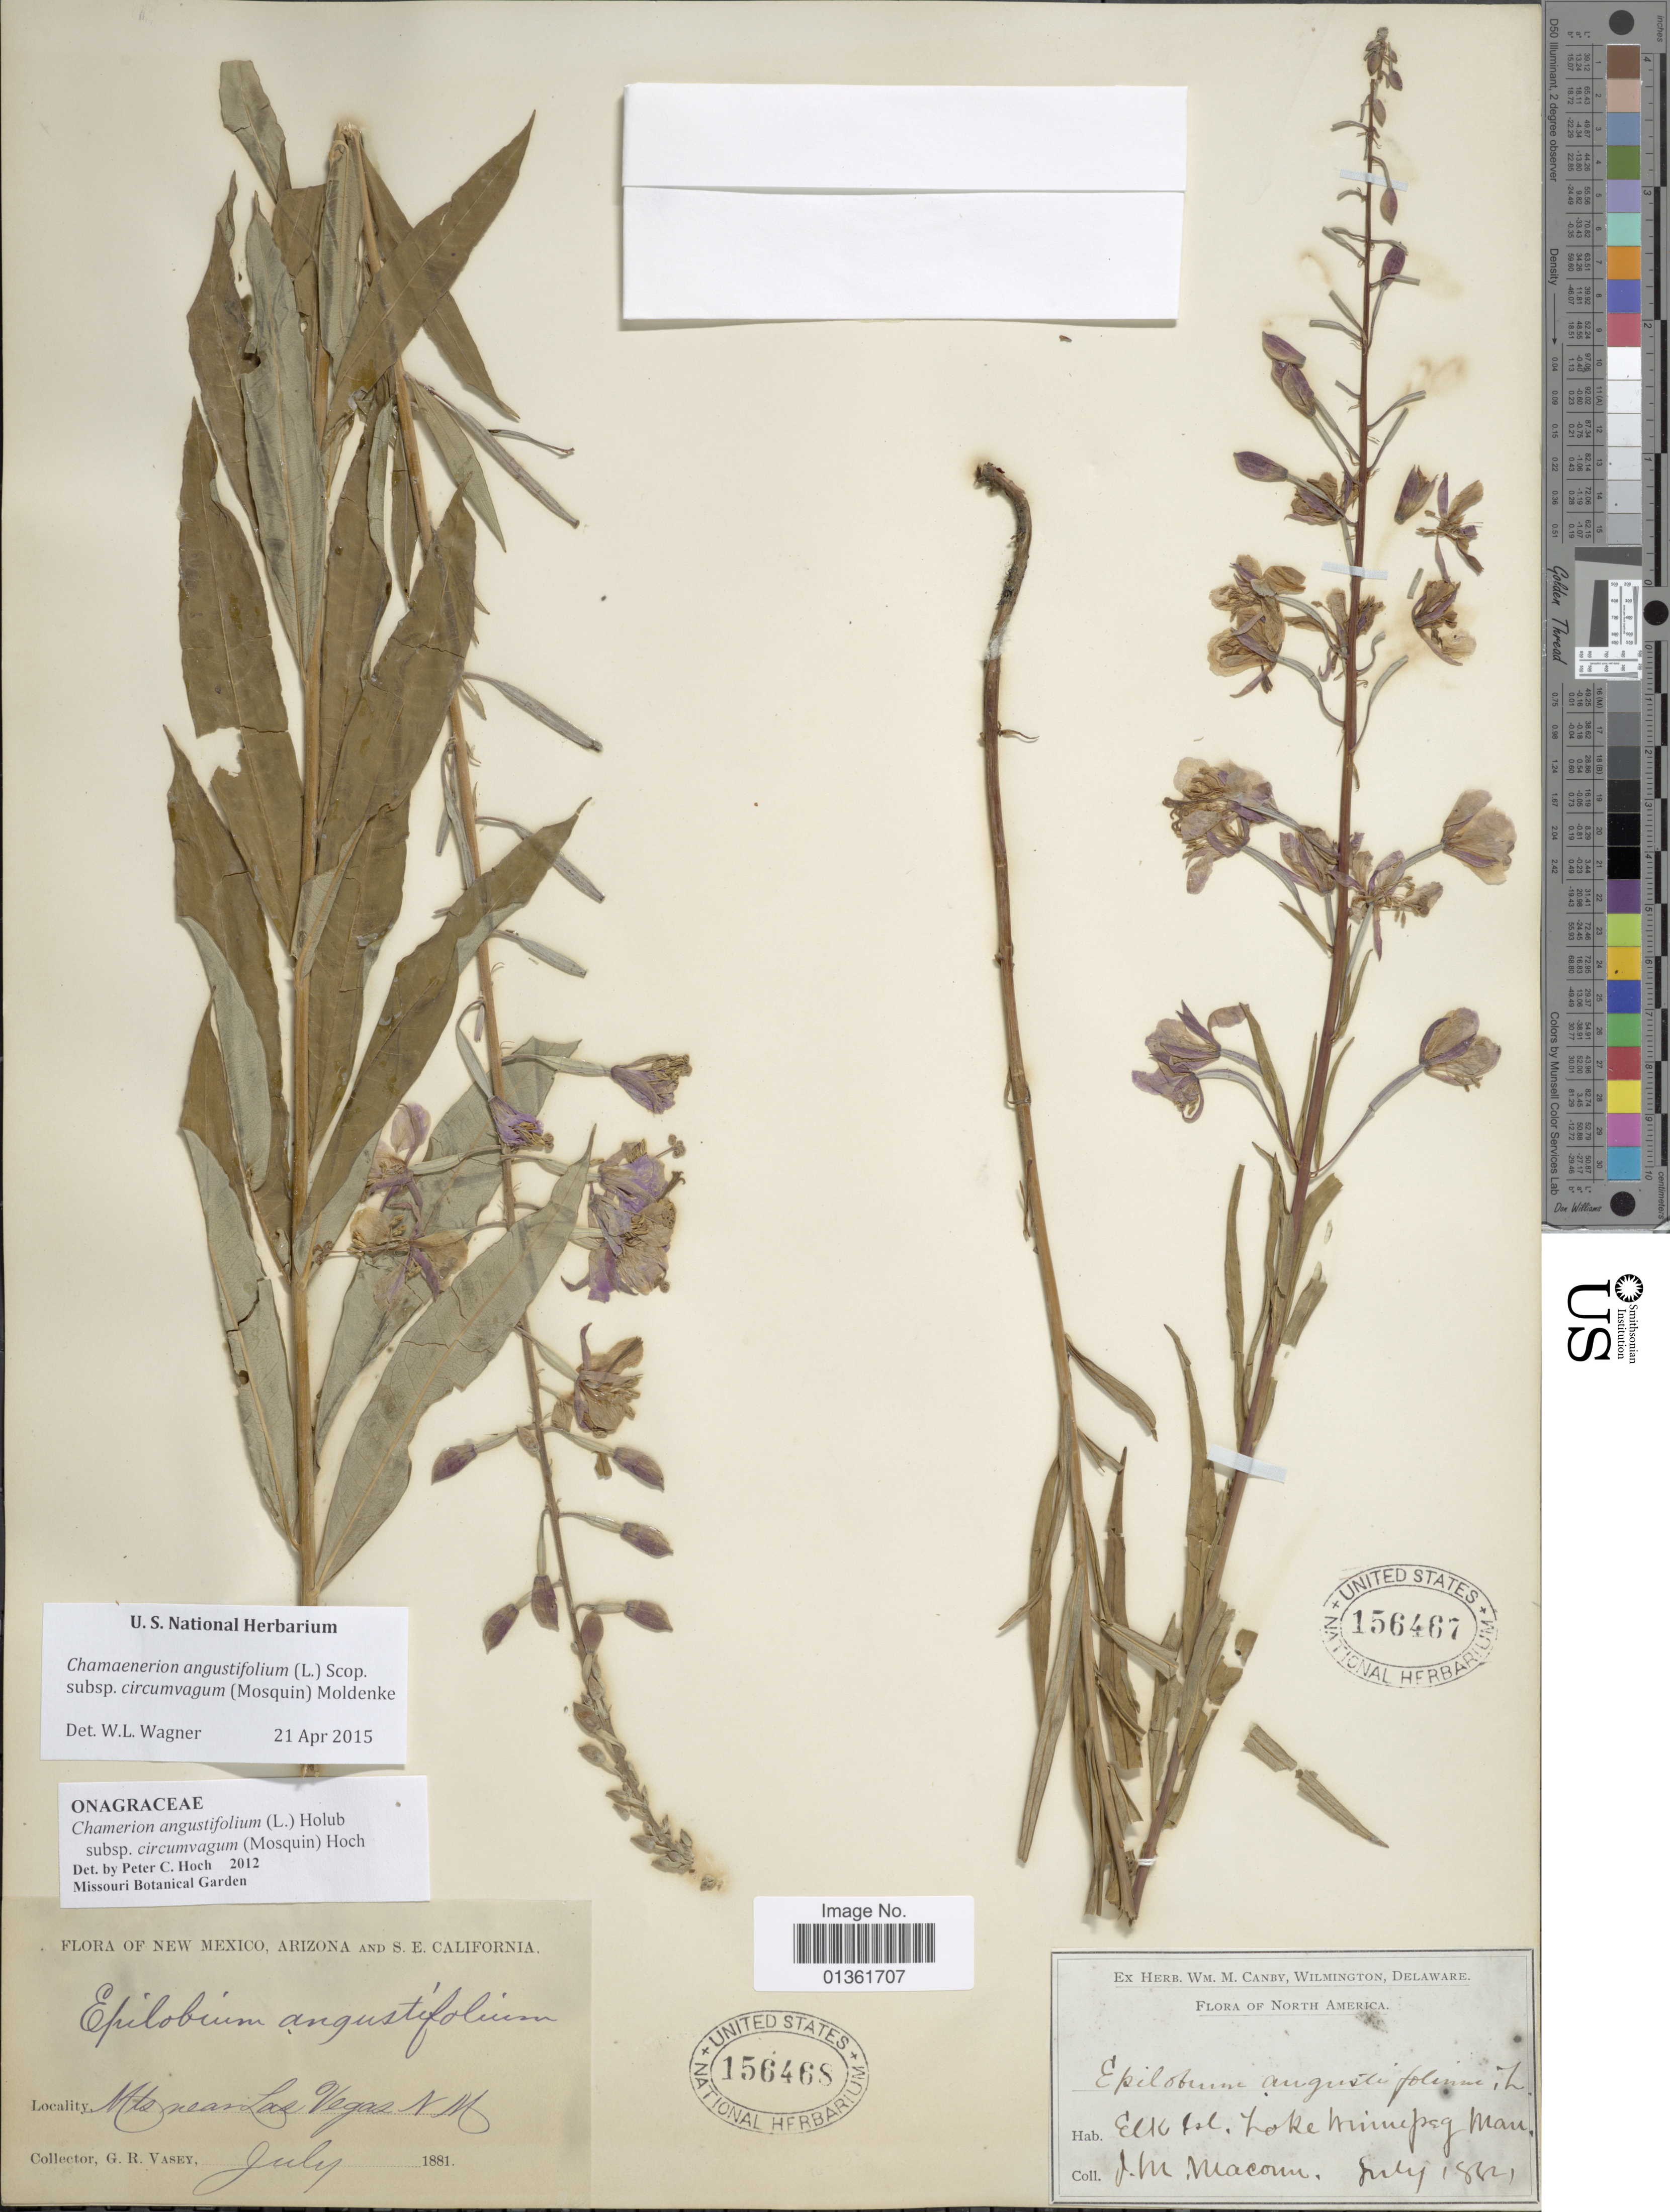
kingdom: Plantae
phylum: Tracheophyta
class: Magnoliopsida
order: Myrtales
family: Onagraceae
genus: Chamaenerion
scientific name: Chamaenerion angustifolium subsp. circumvagum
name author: (Mosquin) Moldenke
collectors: J. Maconn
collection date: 1882-07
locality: North America. Elk Isl. Lake Minnepeg Man. [interpreted]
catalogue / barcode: US 156467